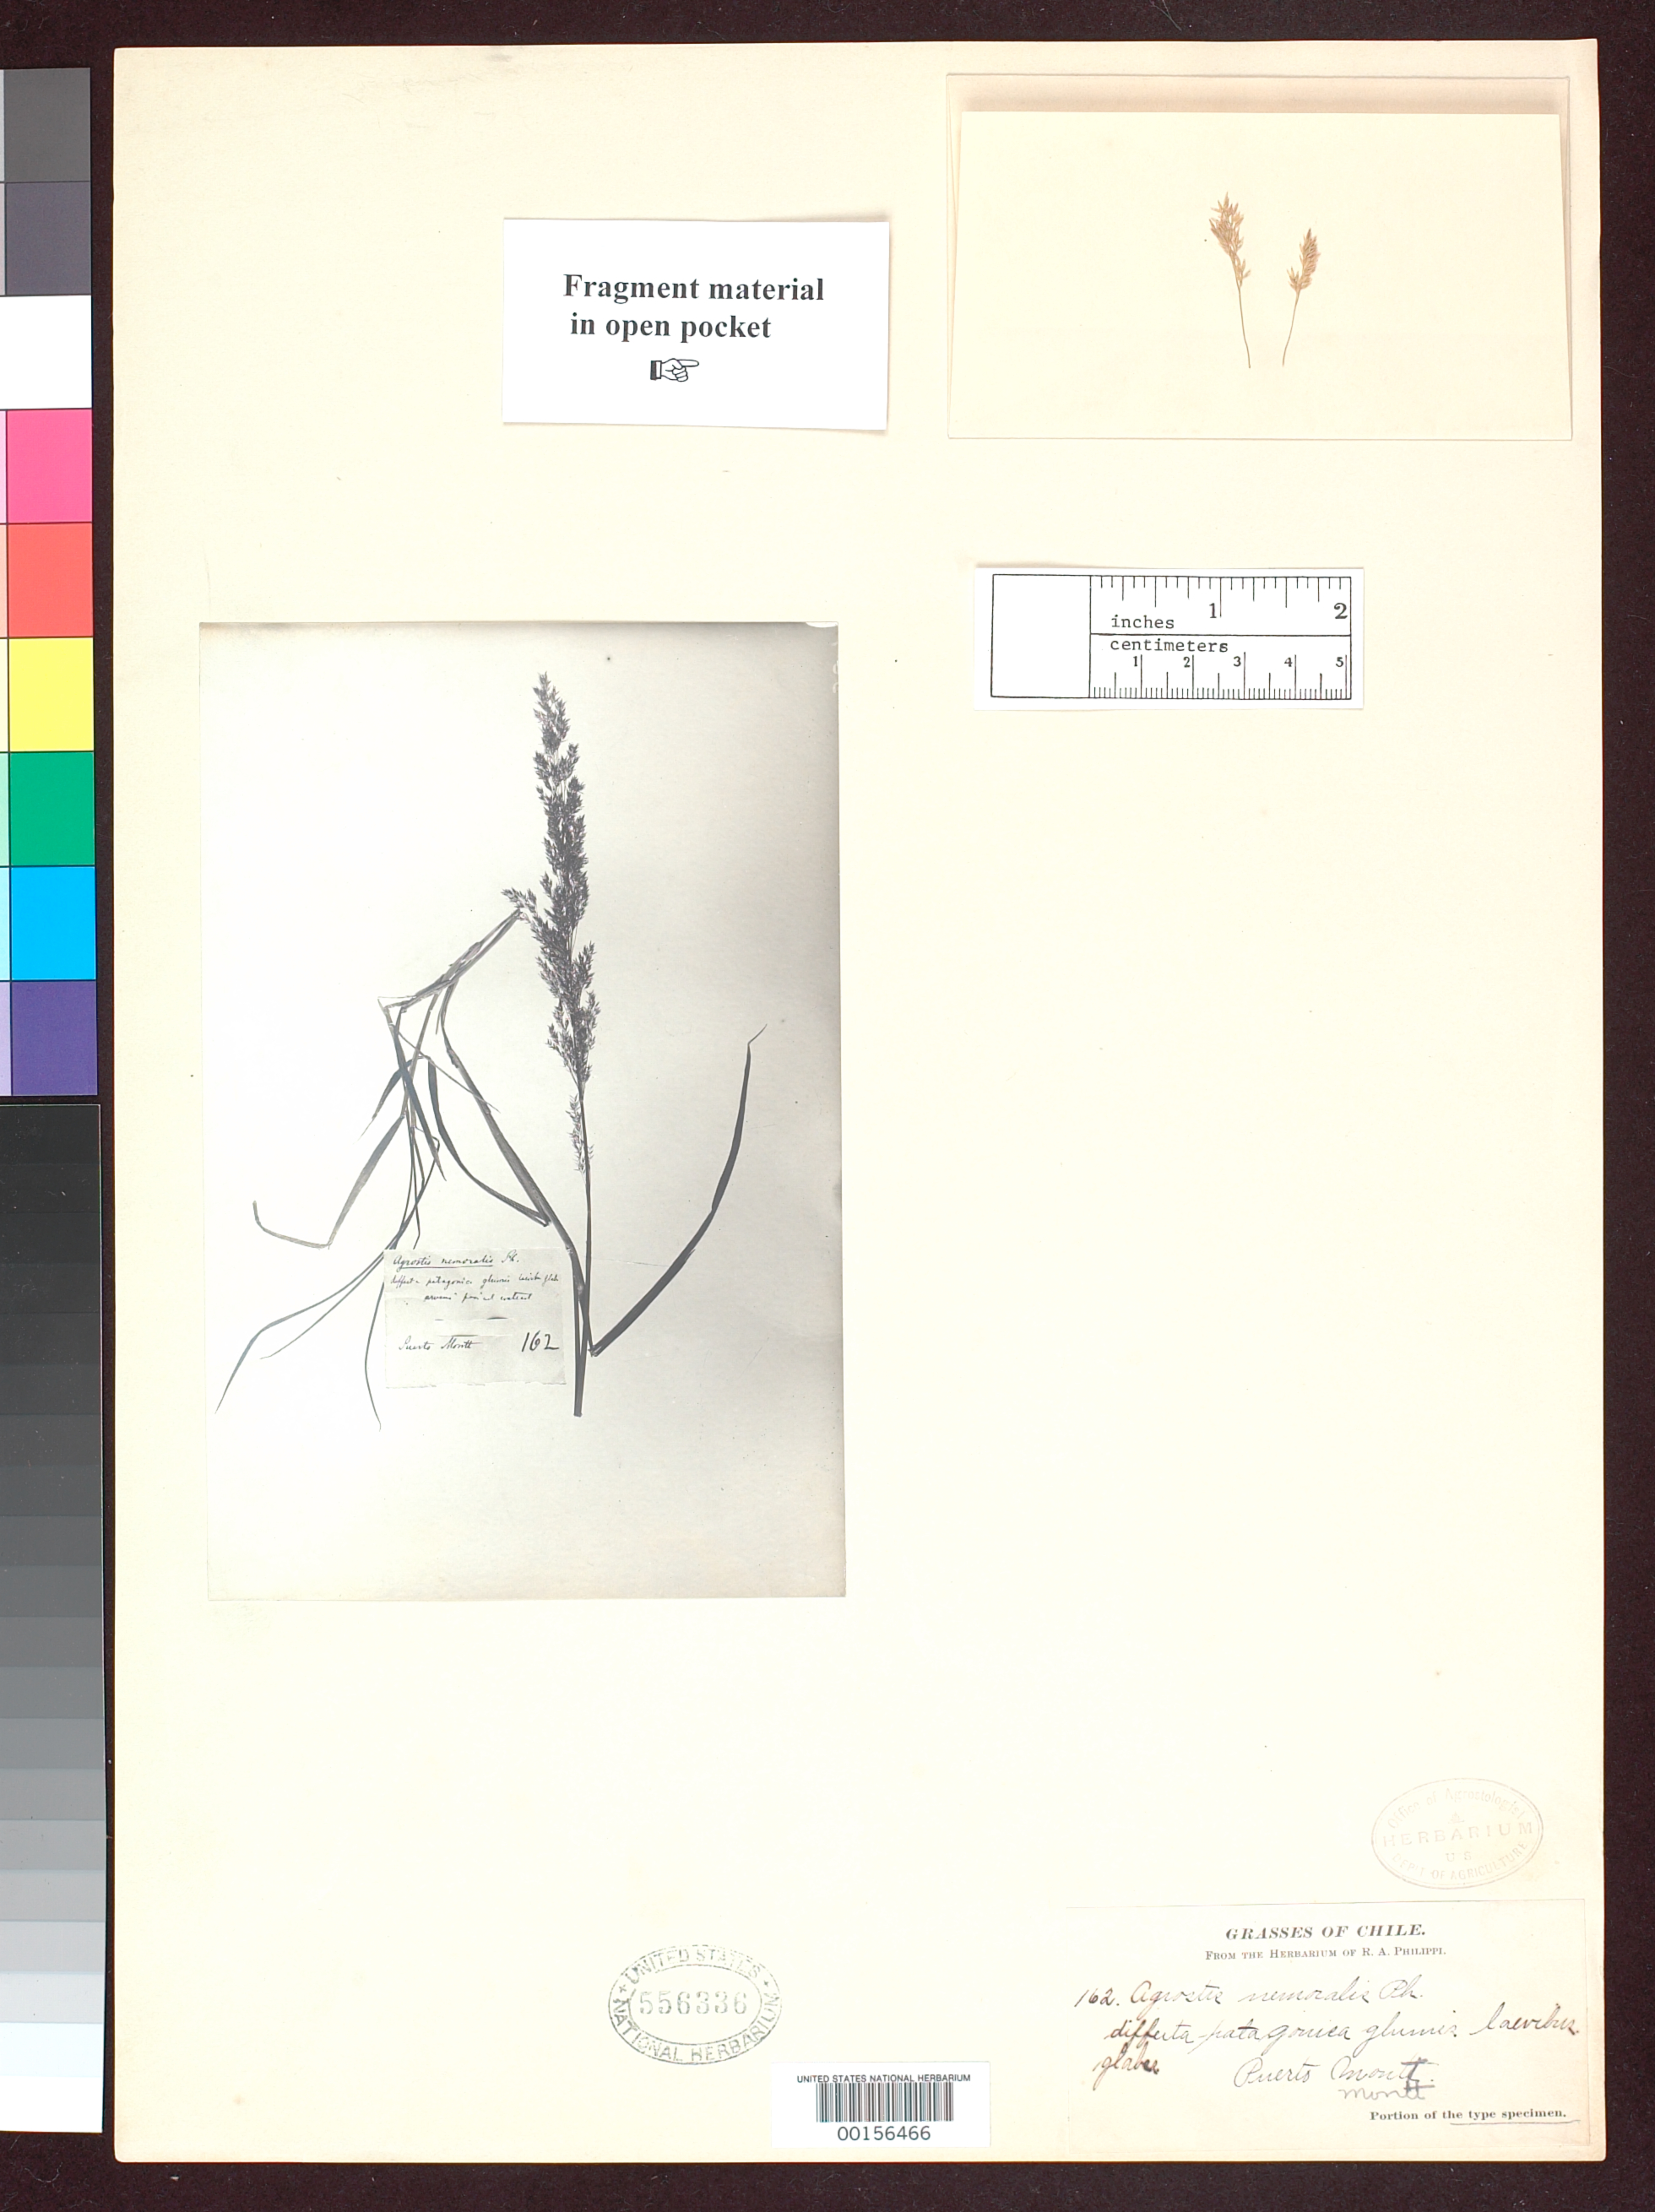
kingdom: Plantae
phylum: Tracheophyta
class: Liliopsida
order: Poales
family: Poaceae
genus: Agrostis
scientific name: Agrostis nemoralis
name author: Phil.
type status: Type Fragment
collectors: R. A. Philippi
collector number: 162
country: Chile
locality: In Nemoribus prope Puerto Montt Crescit.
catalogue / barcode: US 556336